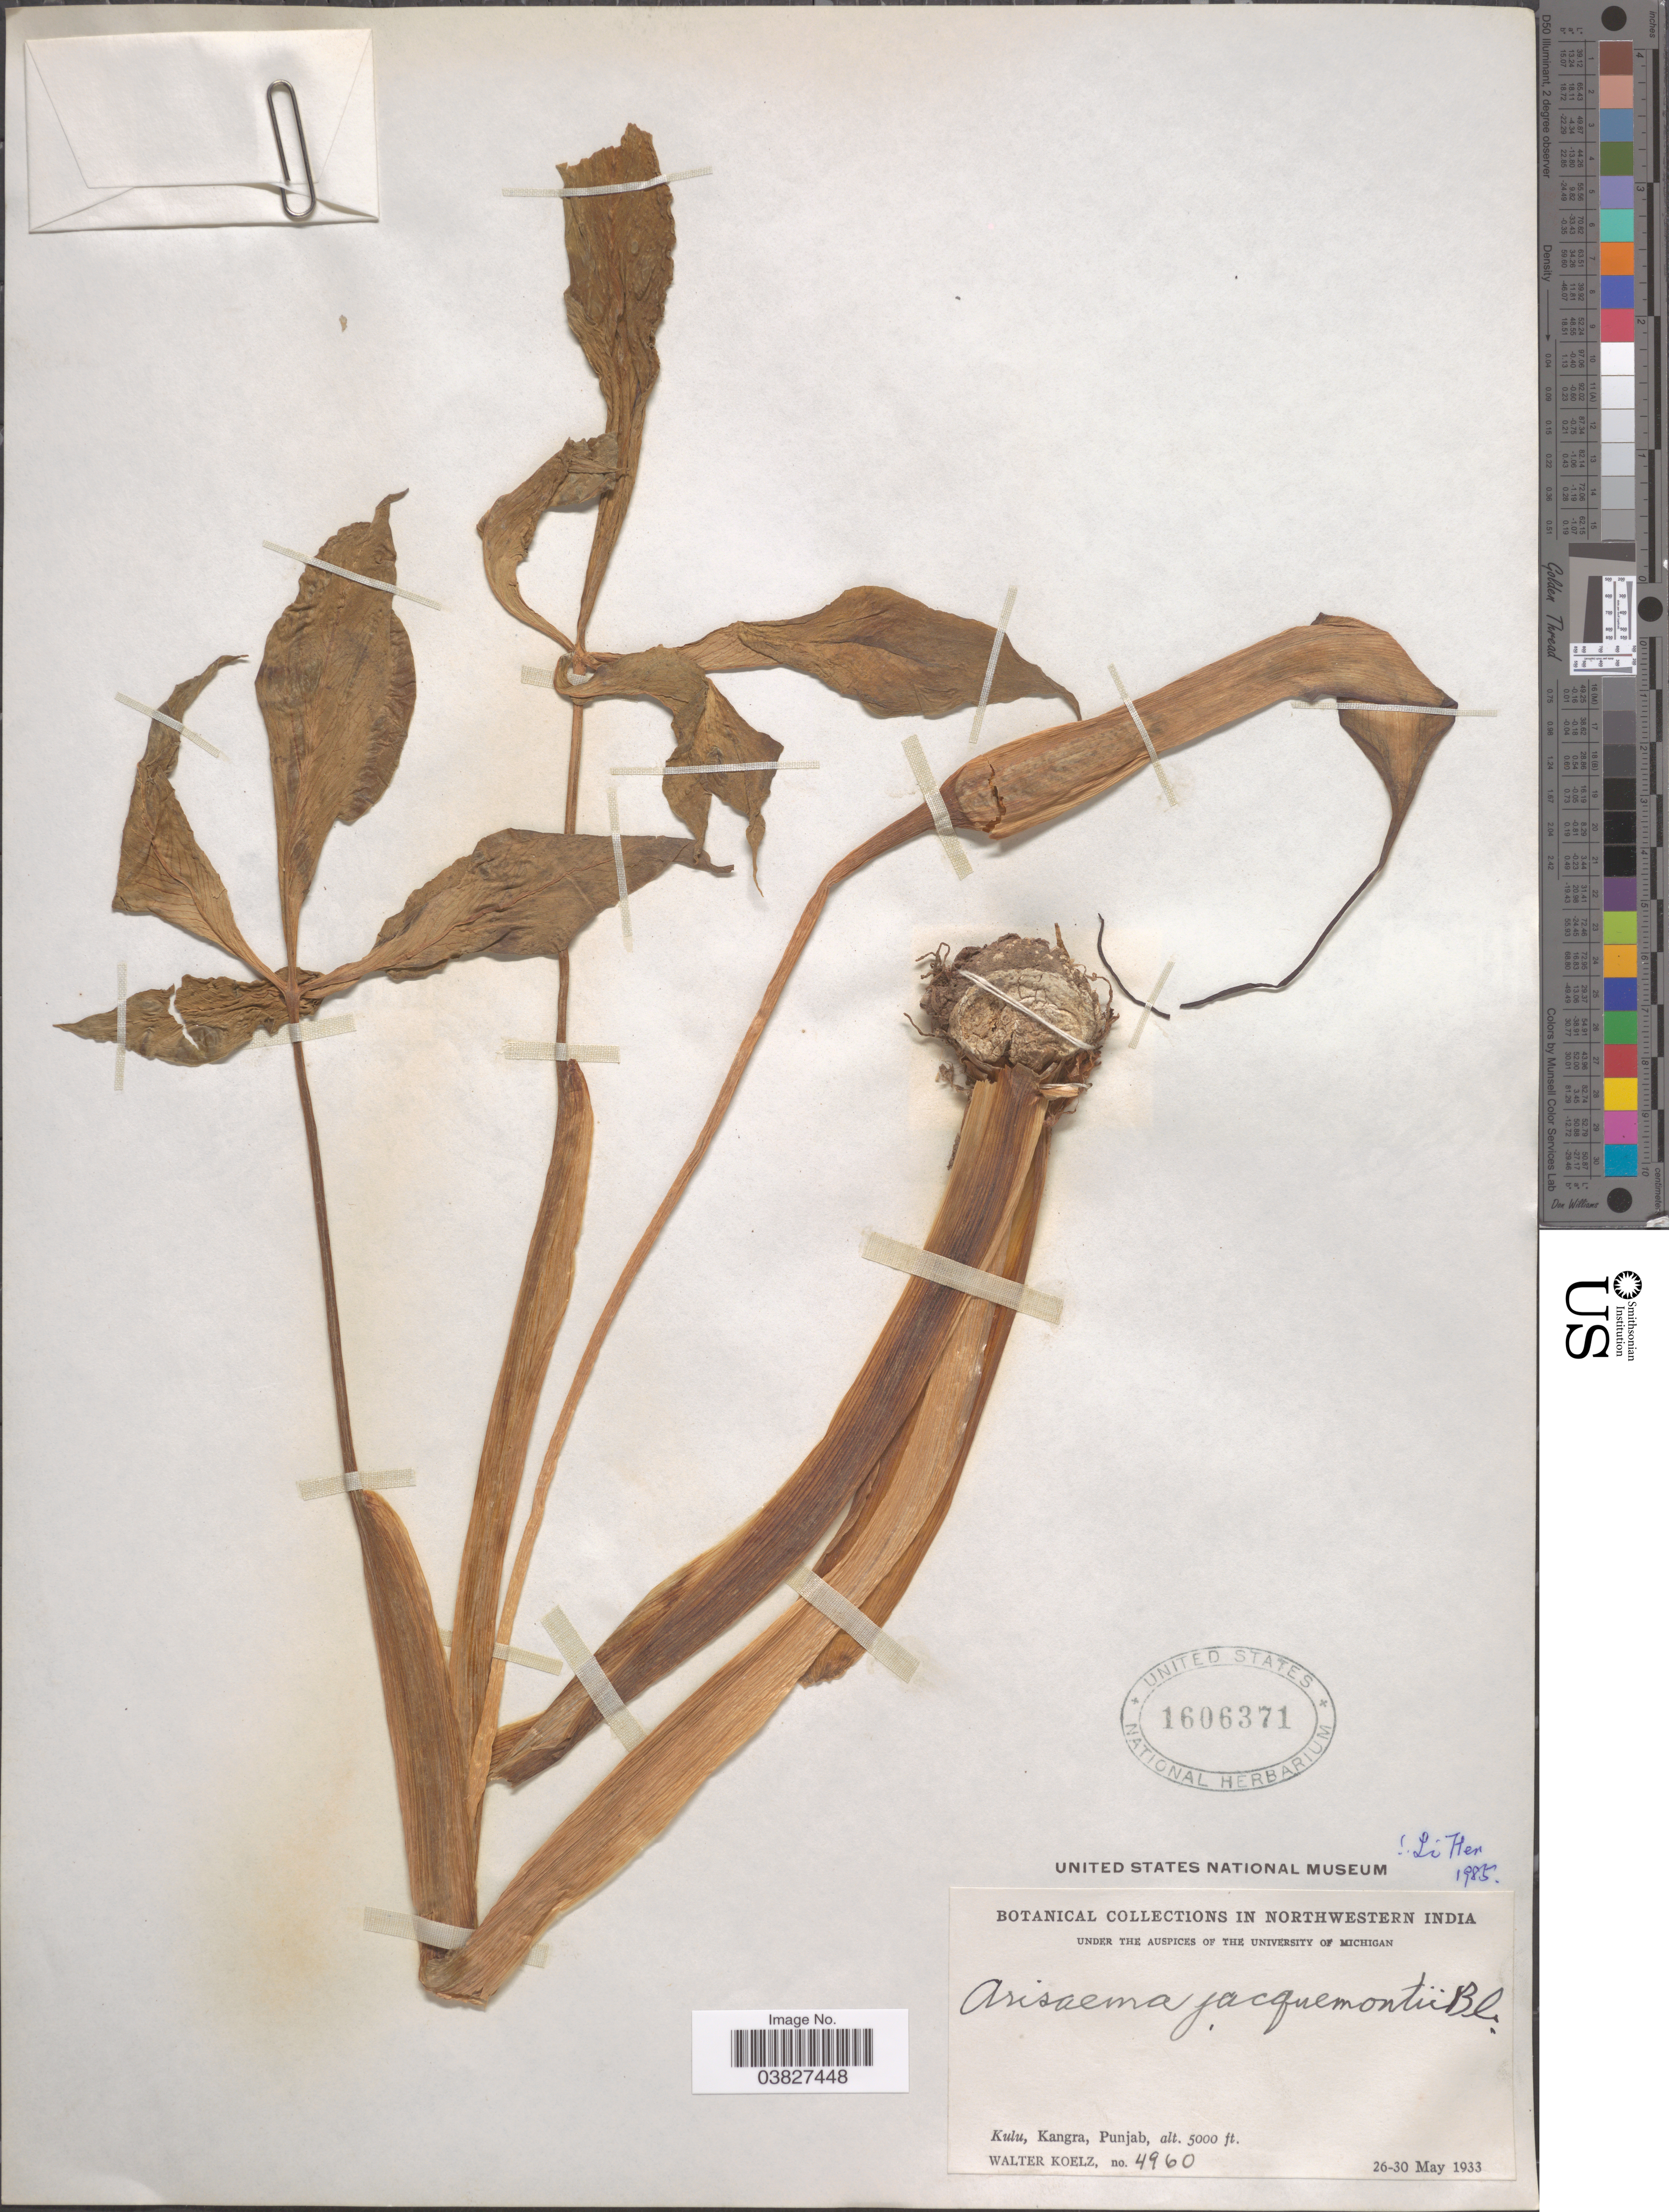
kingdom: Plantae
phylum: Tracheophyta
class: Liliopsida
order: Alismatales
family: Araceae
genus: Arisaema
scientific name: Arisaema jacquemontii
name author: Blume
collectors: W. N. Koelz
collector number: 4960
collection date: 1933-05-26/1933-05-30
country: India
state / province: Punjab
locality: Northwestern India. Kulu, Kangra.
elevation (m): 1524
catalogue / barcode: US 1606371